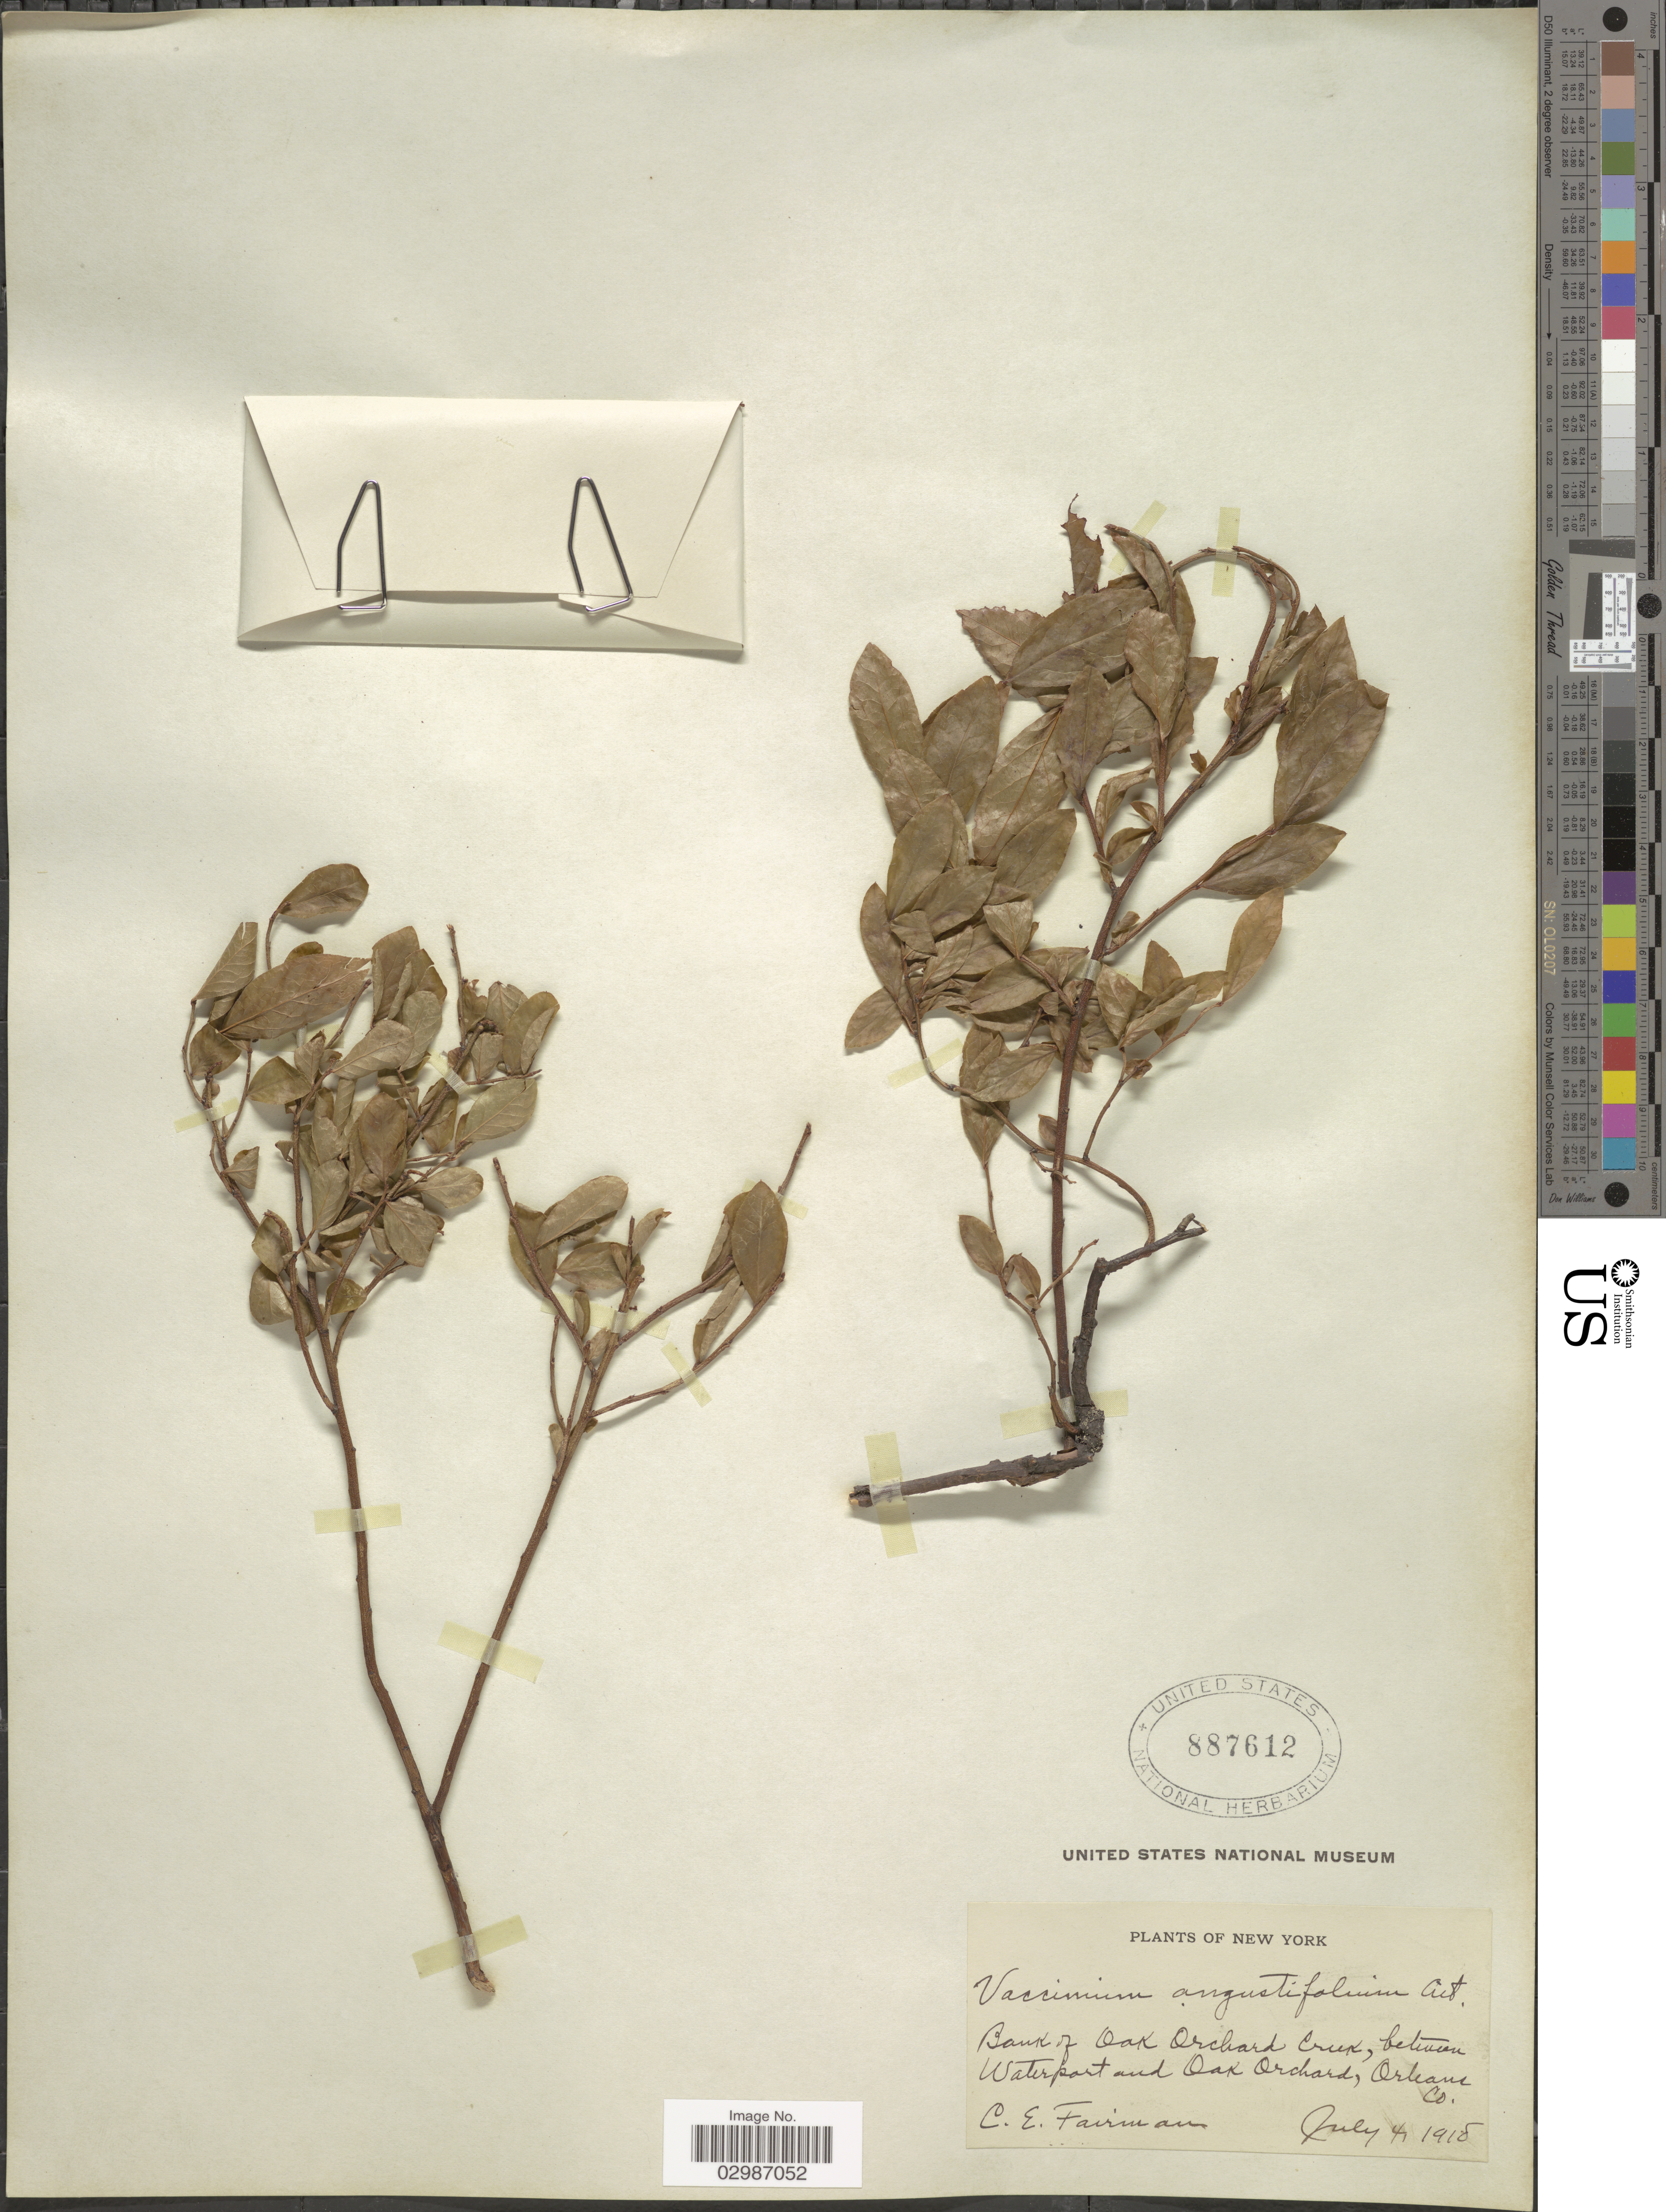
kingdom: Plantae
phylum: Tracheophyta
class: Magnoliopsida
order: Ericales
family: Ericaceae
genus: Vaccinium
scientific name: Vaccinium angustifolium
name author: Aiton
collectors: C. Fairman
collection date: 1918-07-14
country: United States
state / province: New York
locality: Bank of Oak Orchard Creek, between Waterport and Oak Orchard, Orleans Co.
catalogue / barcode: US 887612